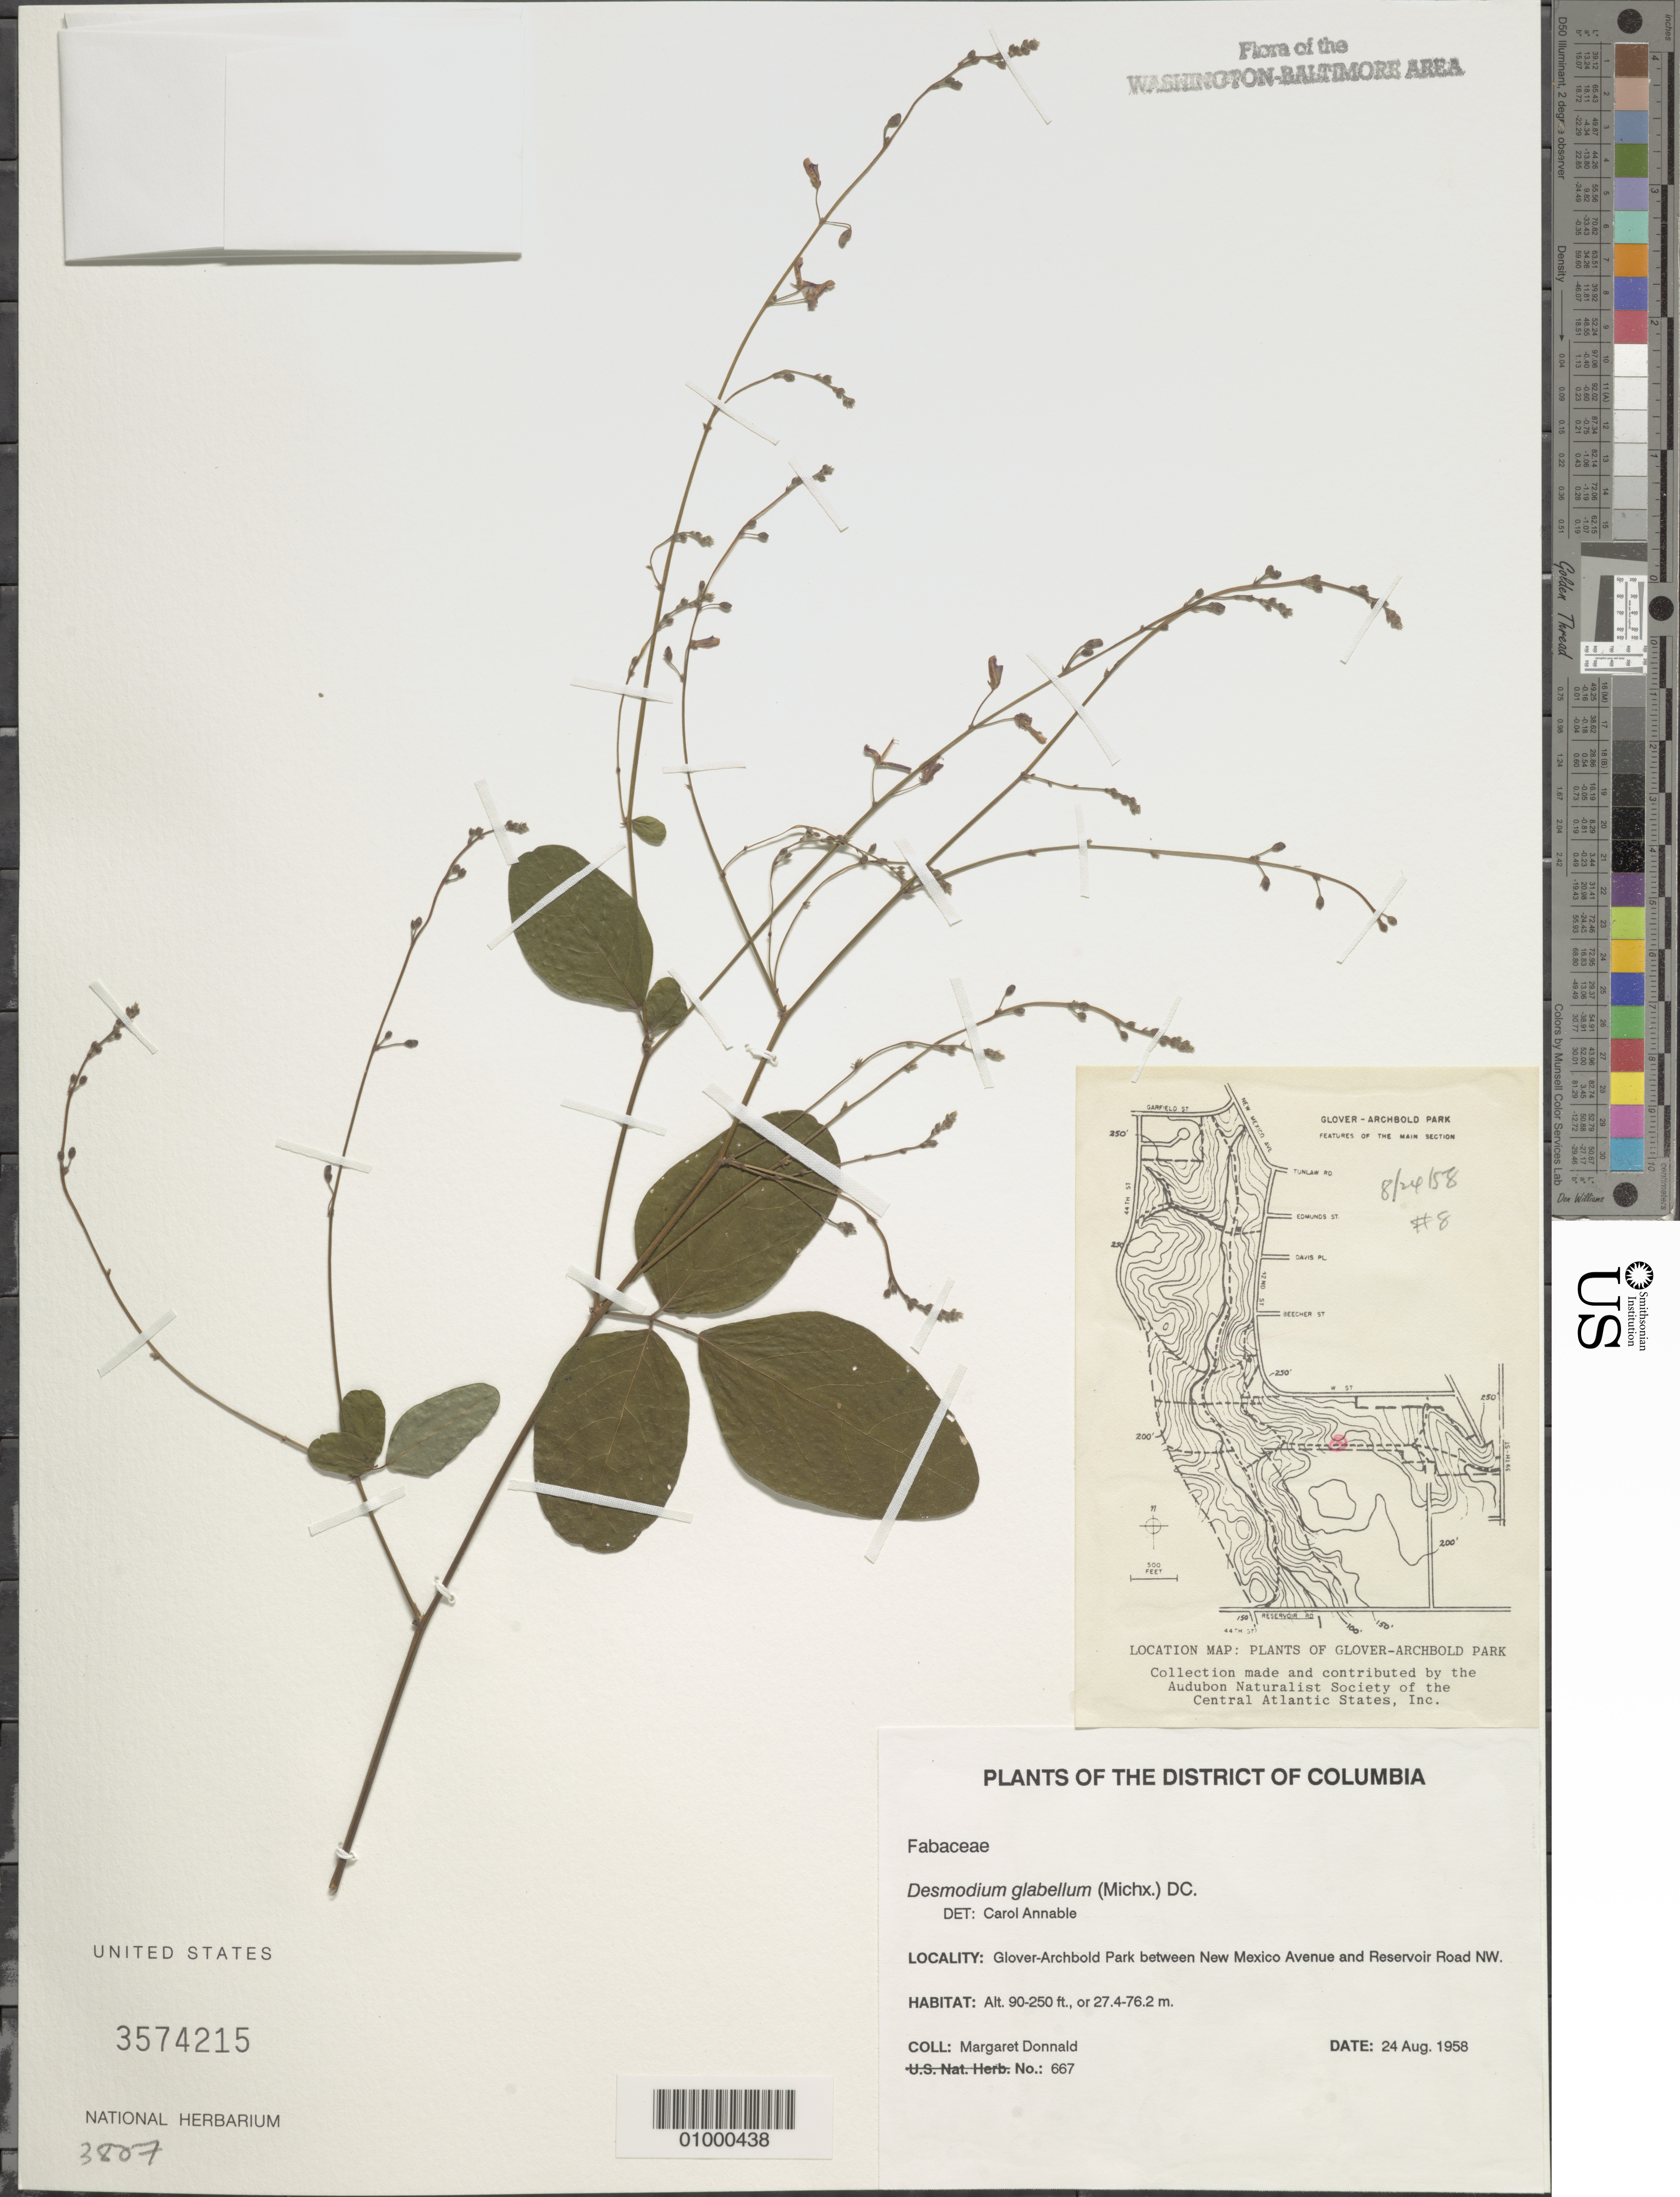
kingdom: Plantae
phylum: Tracheophyta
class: Magnoliopsida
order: Fabales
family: Fabaceae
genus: Desmodium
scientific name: Desmodium glabellum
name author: (Michx.) DC.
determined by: Annable, C. R.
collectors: M. Donnald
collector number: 667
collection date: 1958-08-24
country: United States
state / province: District of Columbia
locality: Glover-Archbold Park between New Mexico Avenue and Reservoir Road NW.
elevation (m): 27.4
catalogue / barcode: US 3574215